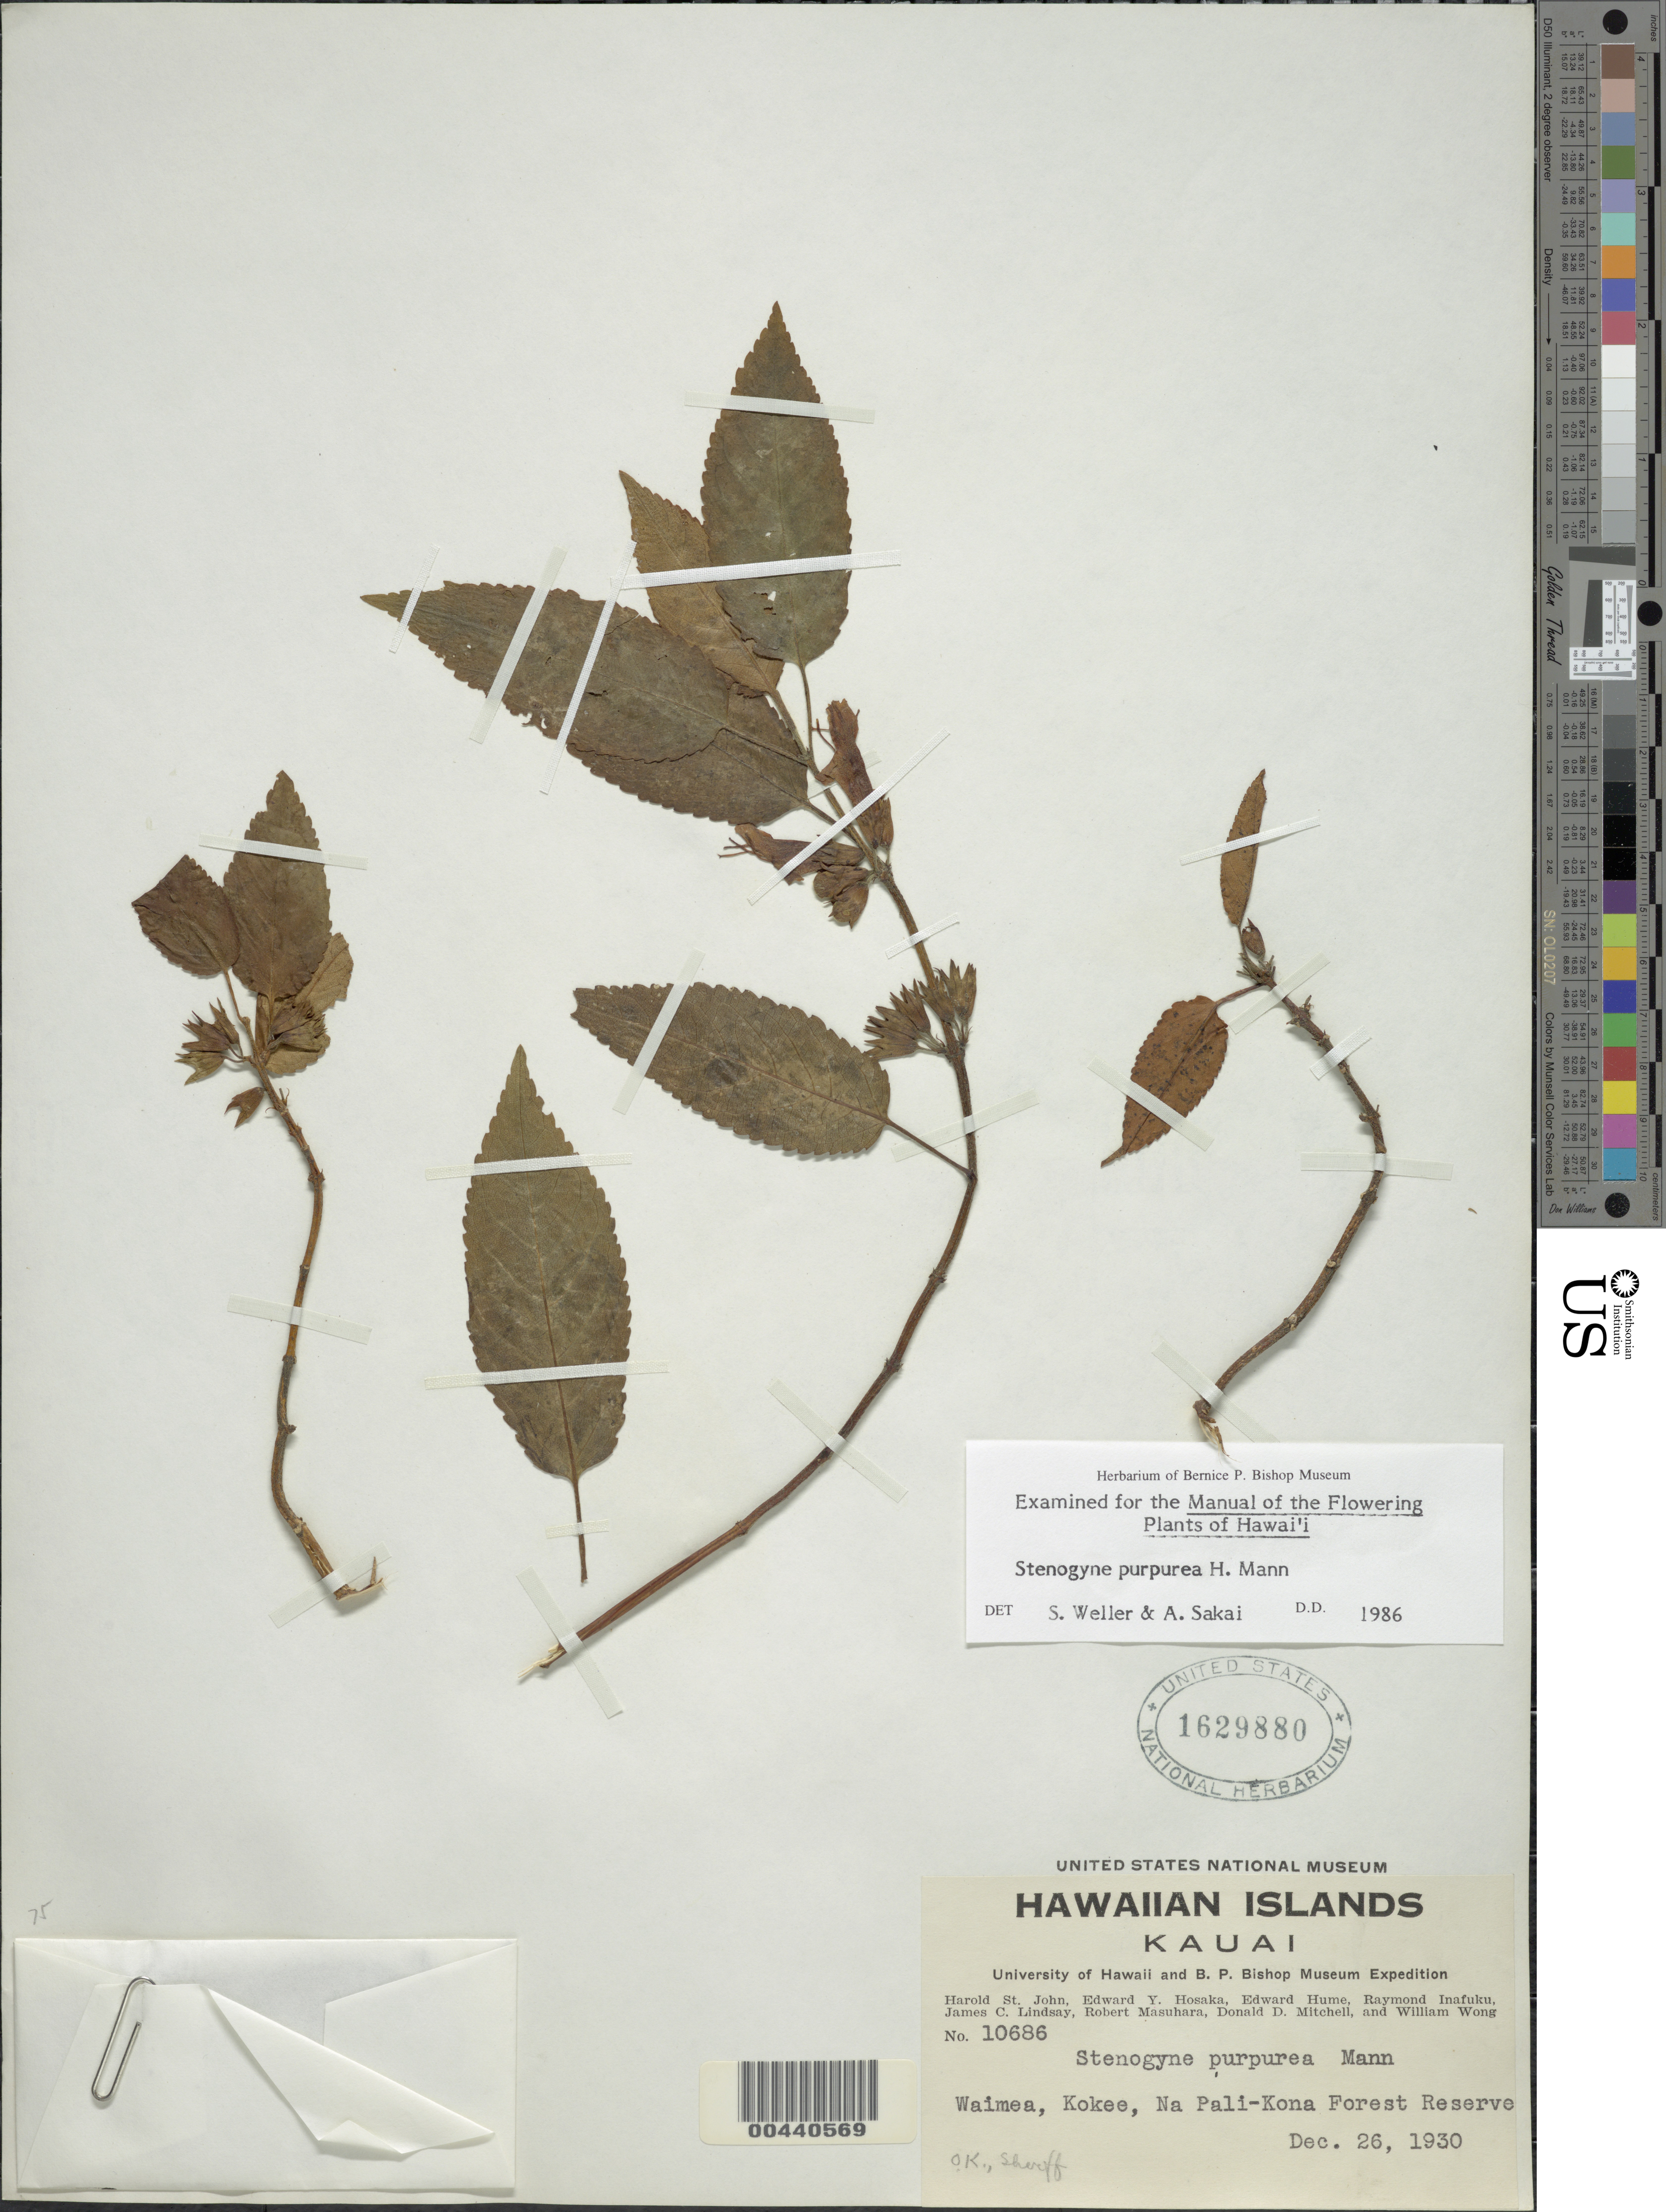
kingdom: Plantae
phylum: Tracheophyta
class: Magnoliopsida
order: Lamiales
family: Lamiaceae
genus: Stenogyne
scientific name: Stenogyne purpurea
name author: H. Mann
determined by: Weller, Stephen G., (UNITED STATES)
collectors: H. St. John, E. Y. Hosaka, E. Hume & R. Inafuku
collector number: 10686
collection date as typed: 26 Dec 1930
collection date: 1930-12-26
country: United States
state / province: Hawaii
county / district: Kauai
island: Kaua'i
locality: Waimea, Kokee, Na Pali-Kona Forest Reserve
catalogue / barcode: US 1629880